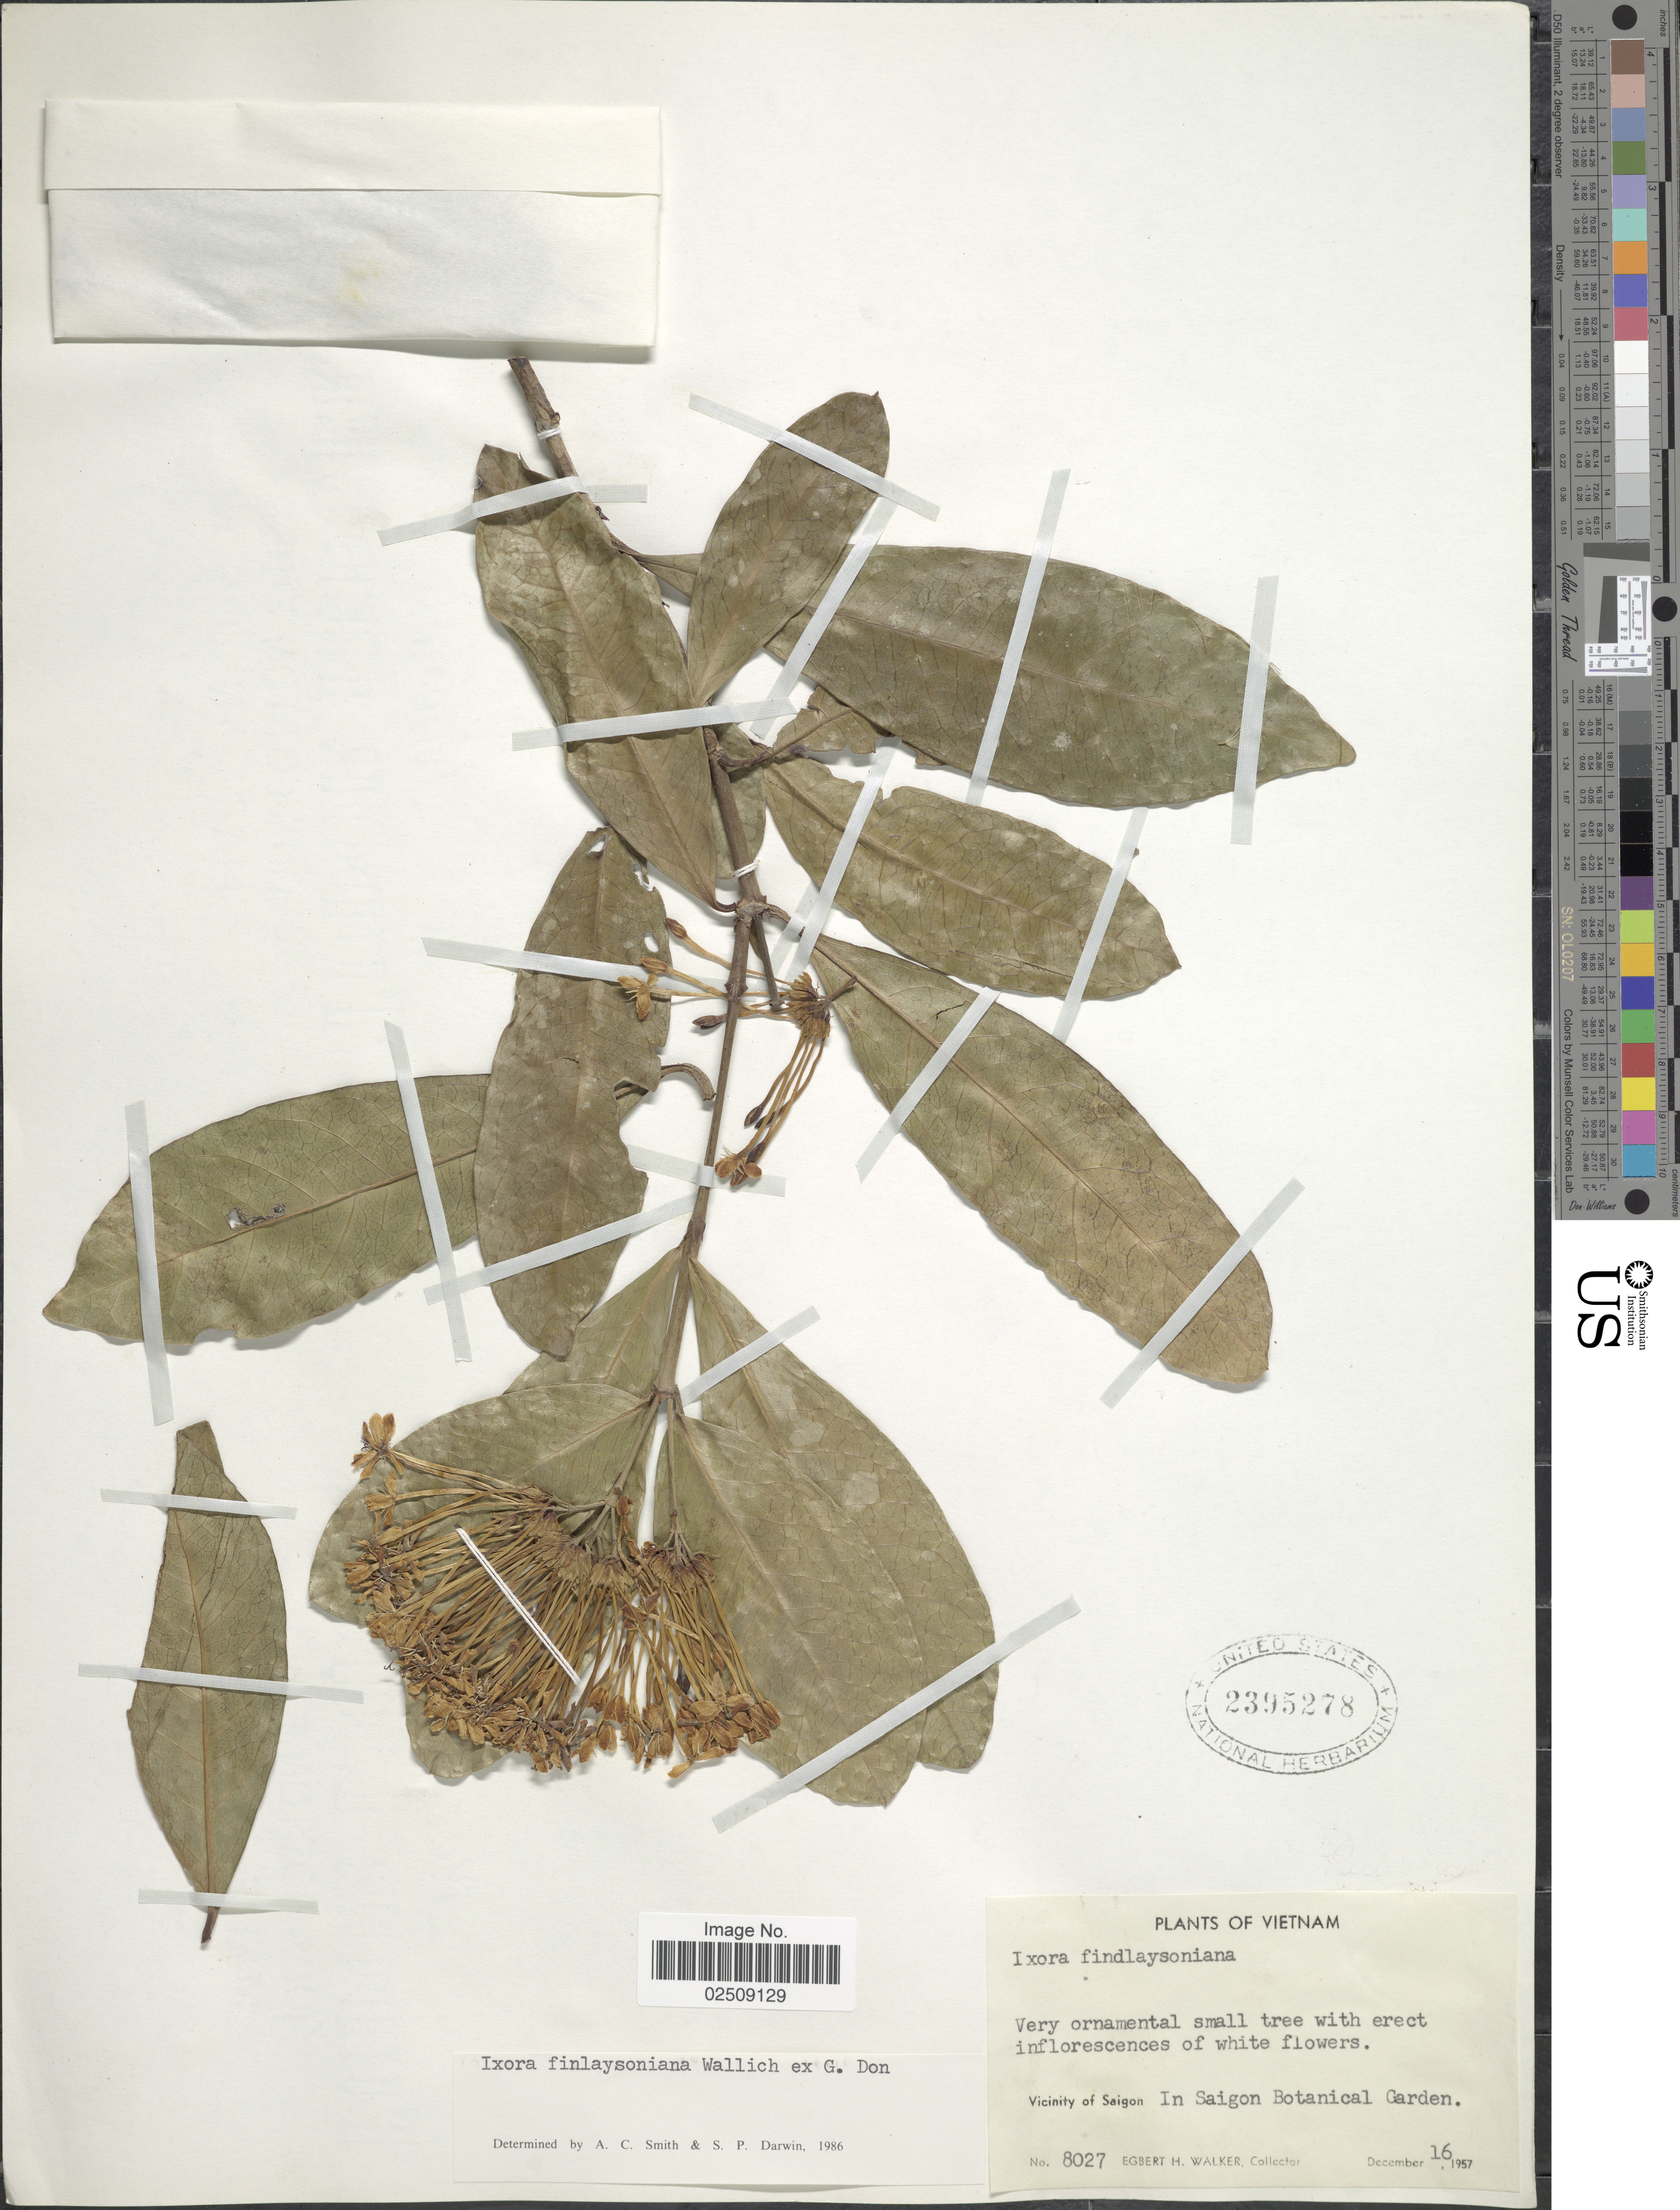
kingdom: Plantae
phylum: Tracheophyta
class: Magnoliopsida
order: Gentianales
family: Rubiaceae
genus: Ixora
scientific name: Ixora finlaysoniana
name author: Wall. ex G. Don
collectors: E. H. Walker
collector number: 8027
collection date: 1957-12-16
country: Vietnam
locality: Vicinity of Saigon, In Saigon Botanical Garden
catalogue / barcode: US 2395278